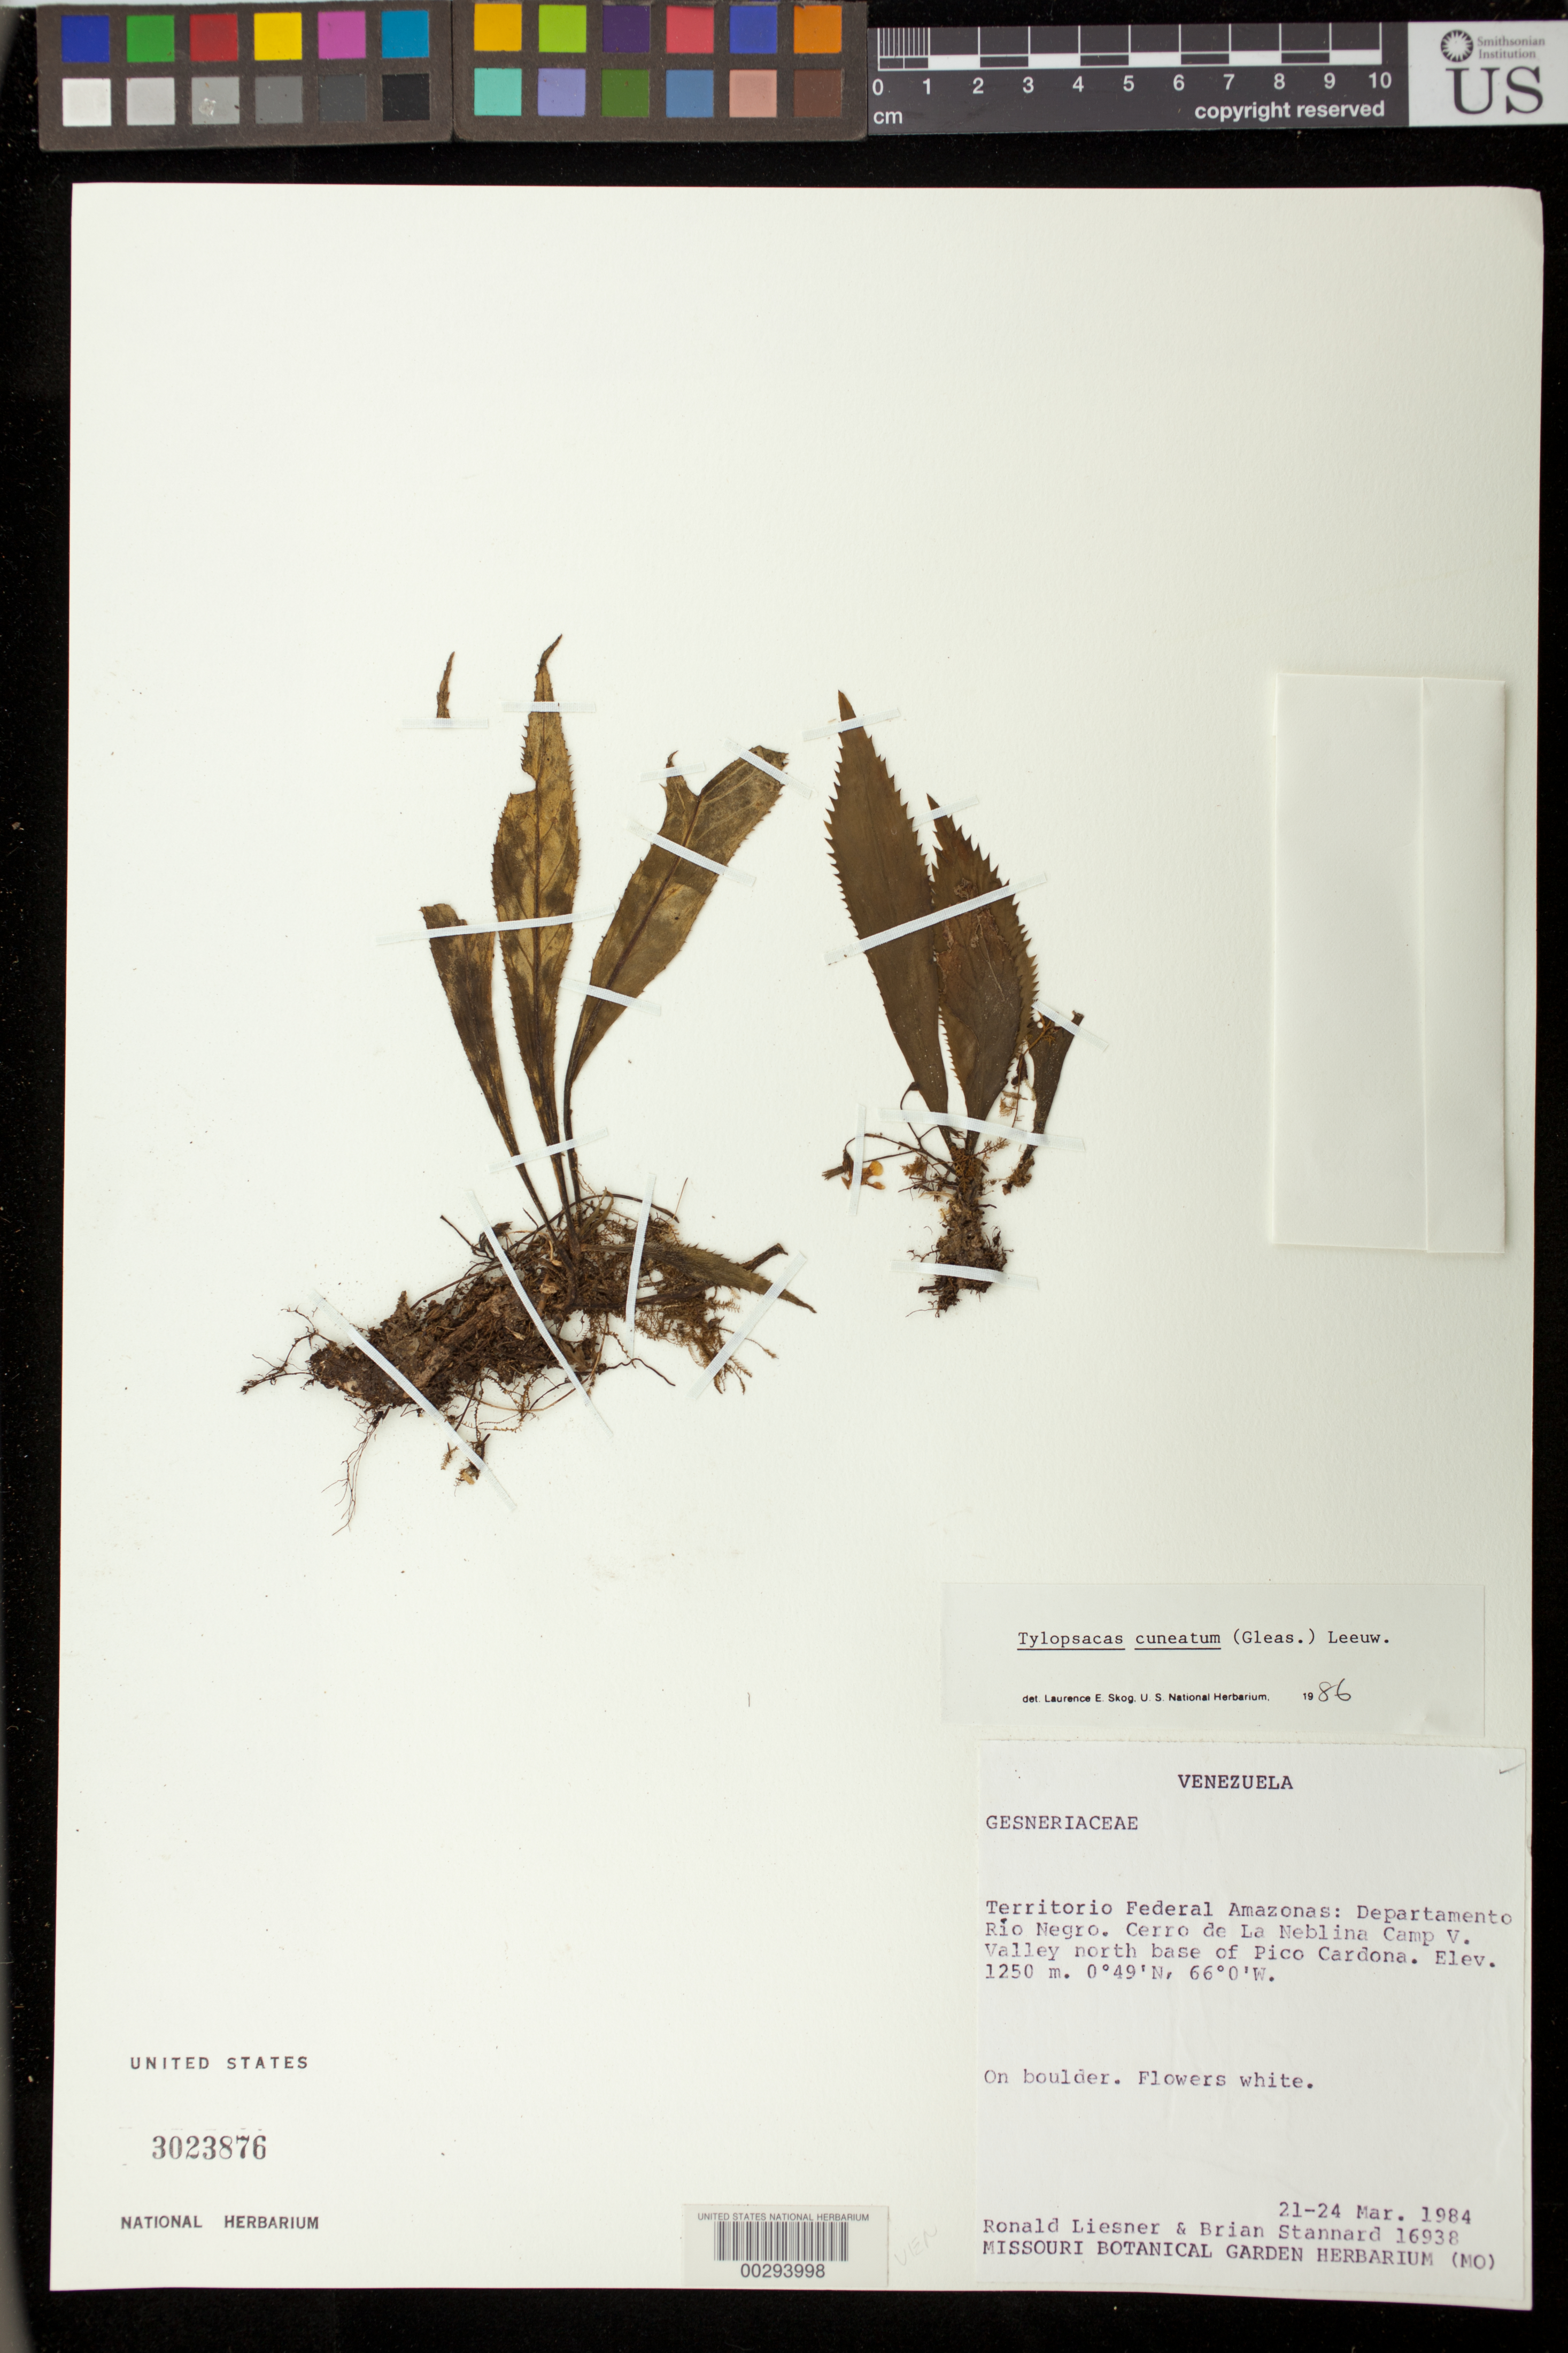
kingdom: Plantae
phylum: Tracheophyta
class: Magnoliopsida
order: Lamiales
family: Gesneriaceae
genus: Tylopsacas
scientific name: Tylopsacas cuneata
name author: (Gleason) Leeuwenb.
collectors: R. L. Liesner & B. L. Stannard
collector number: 16938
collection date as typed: Mar 1984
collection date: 1984-03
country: Venezuela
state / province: Amazonas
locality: Rio Negro Dept., Cerro de La Neblina camp V, valley N base of Pico Cardona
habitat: On boulder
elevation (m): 1250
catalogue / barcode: US 3023876